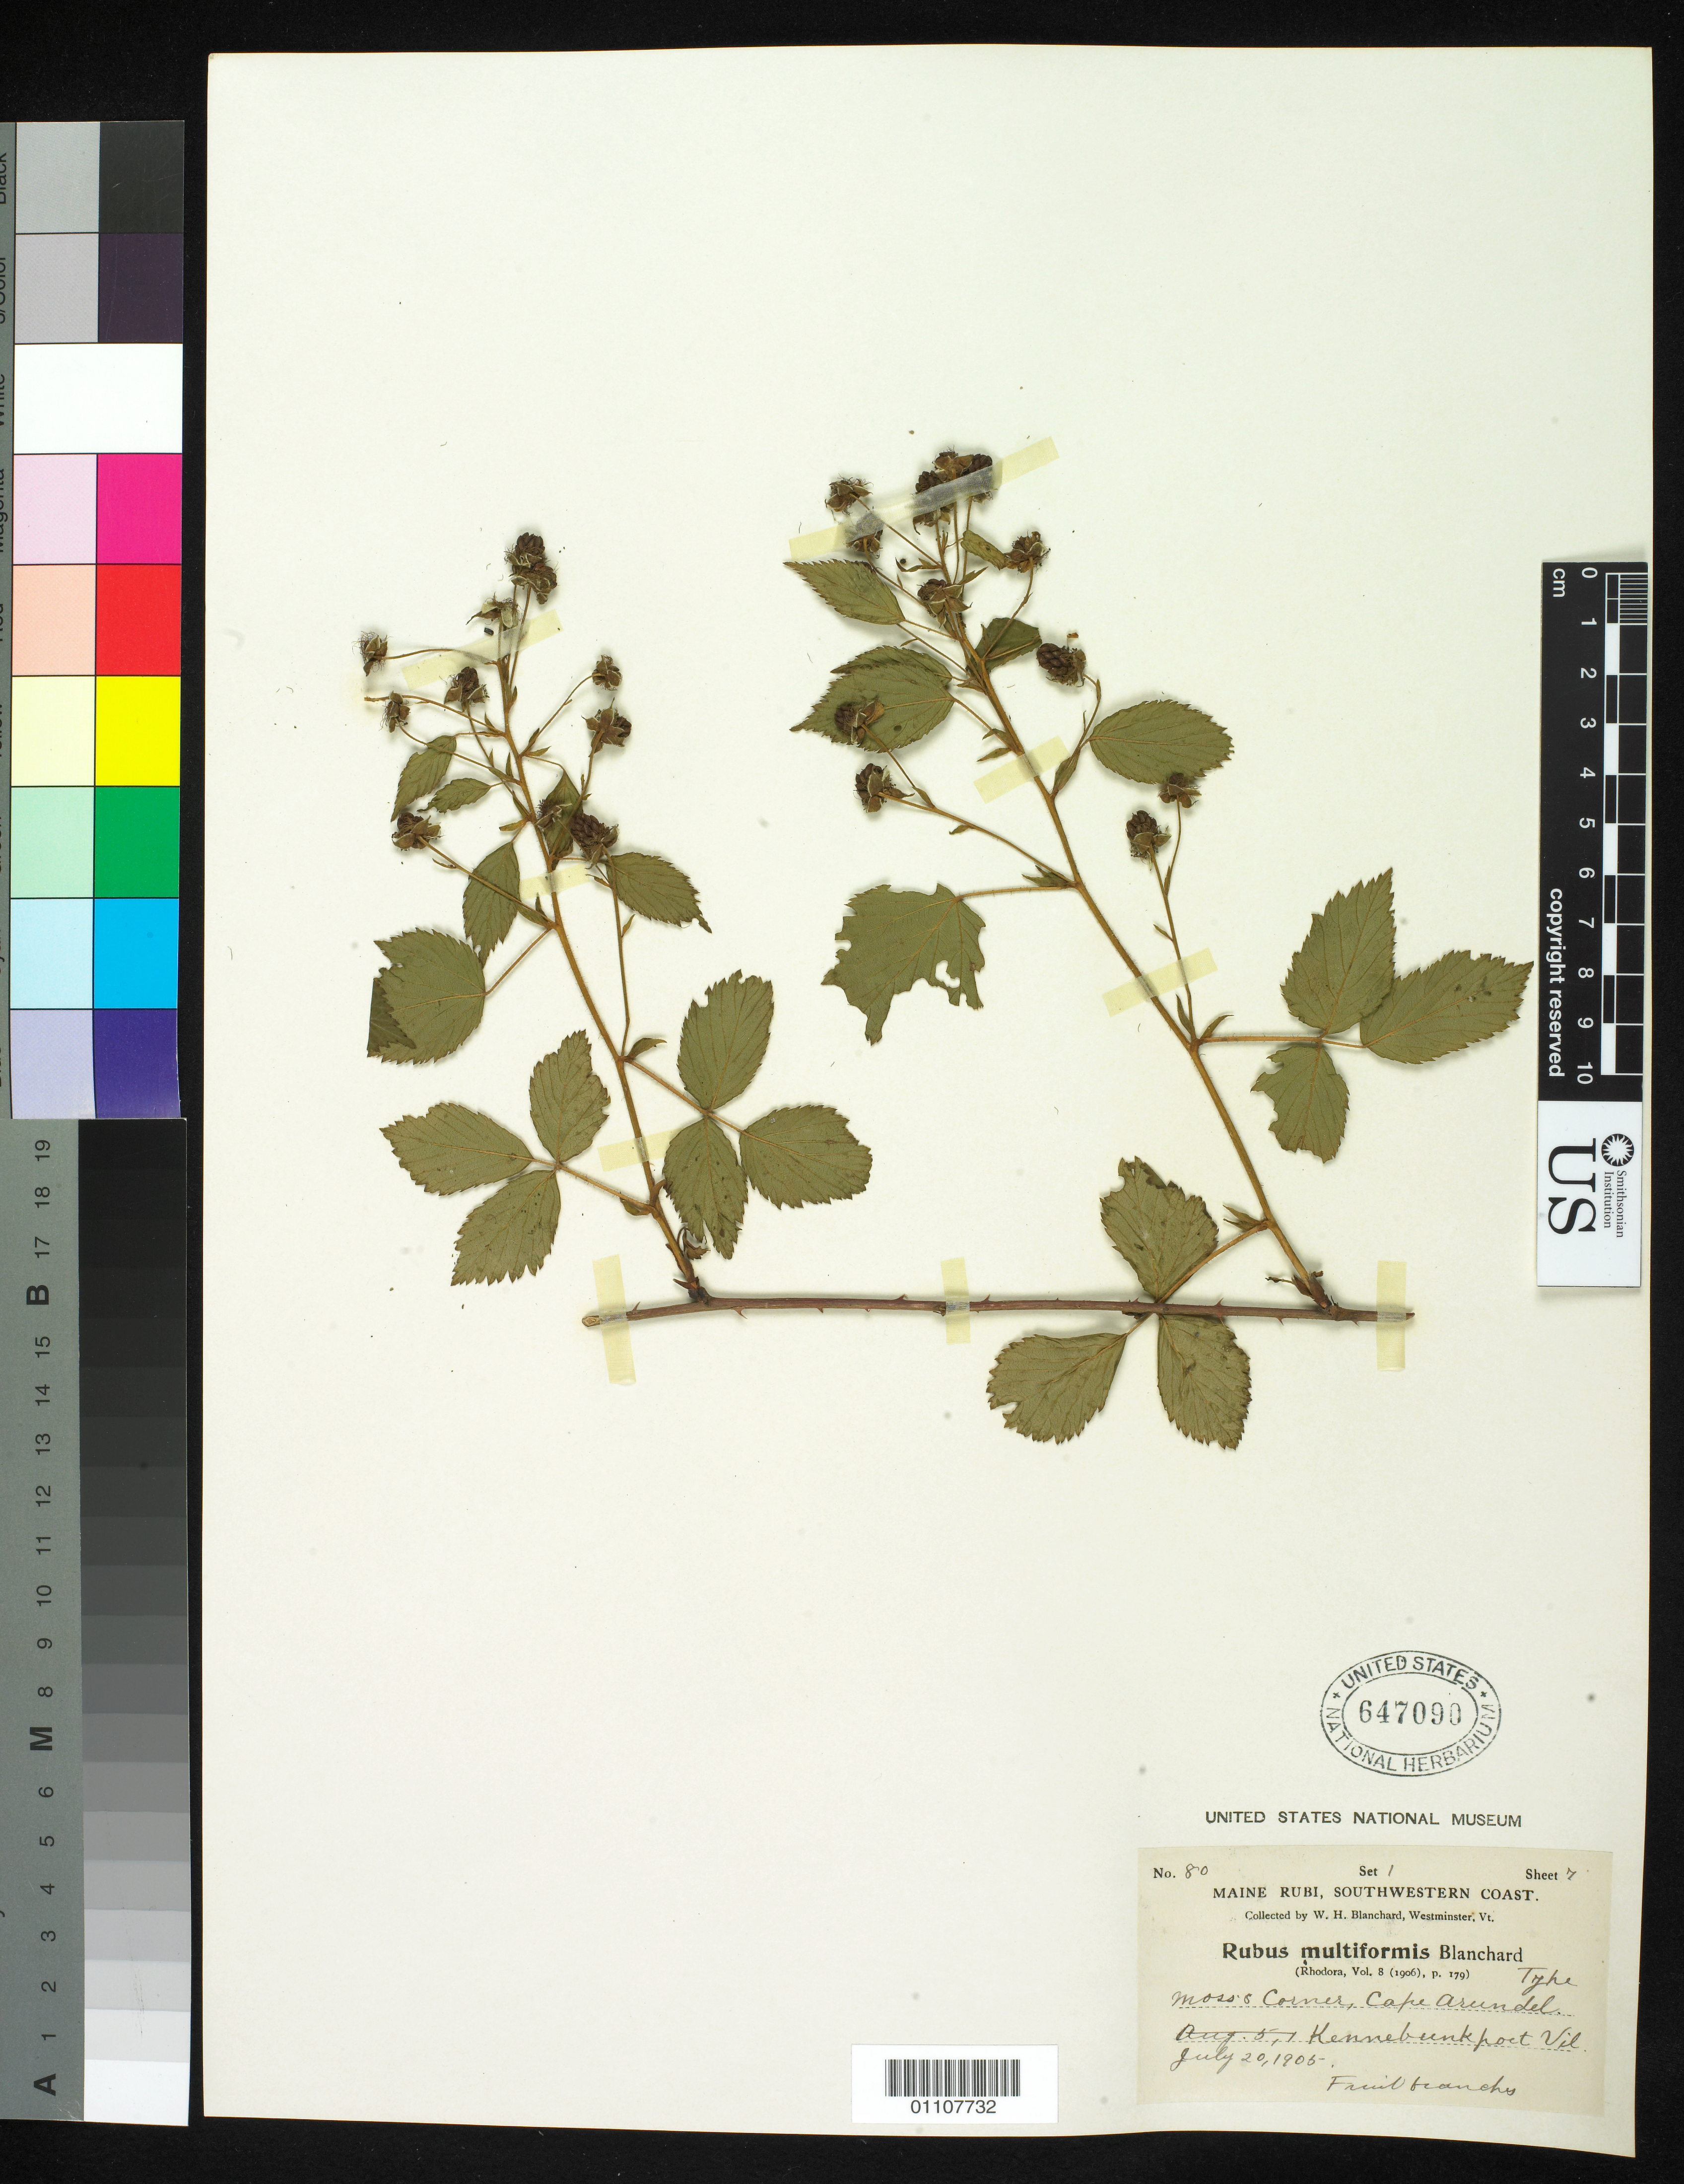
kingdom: Plantae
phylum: Tracheophyta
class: Magnoliopsida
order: Rosales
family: Rosaceae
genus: Rubus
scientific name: Rubus multiformis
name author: Blanch.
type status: Syntype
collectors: W. H. Blanchard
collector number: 80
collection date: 1905-07-20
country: United States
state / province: Maine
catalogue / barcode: US 647090